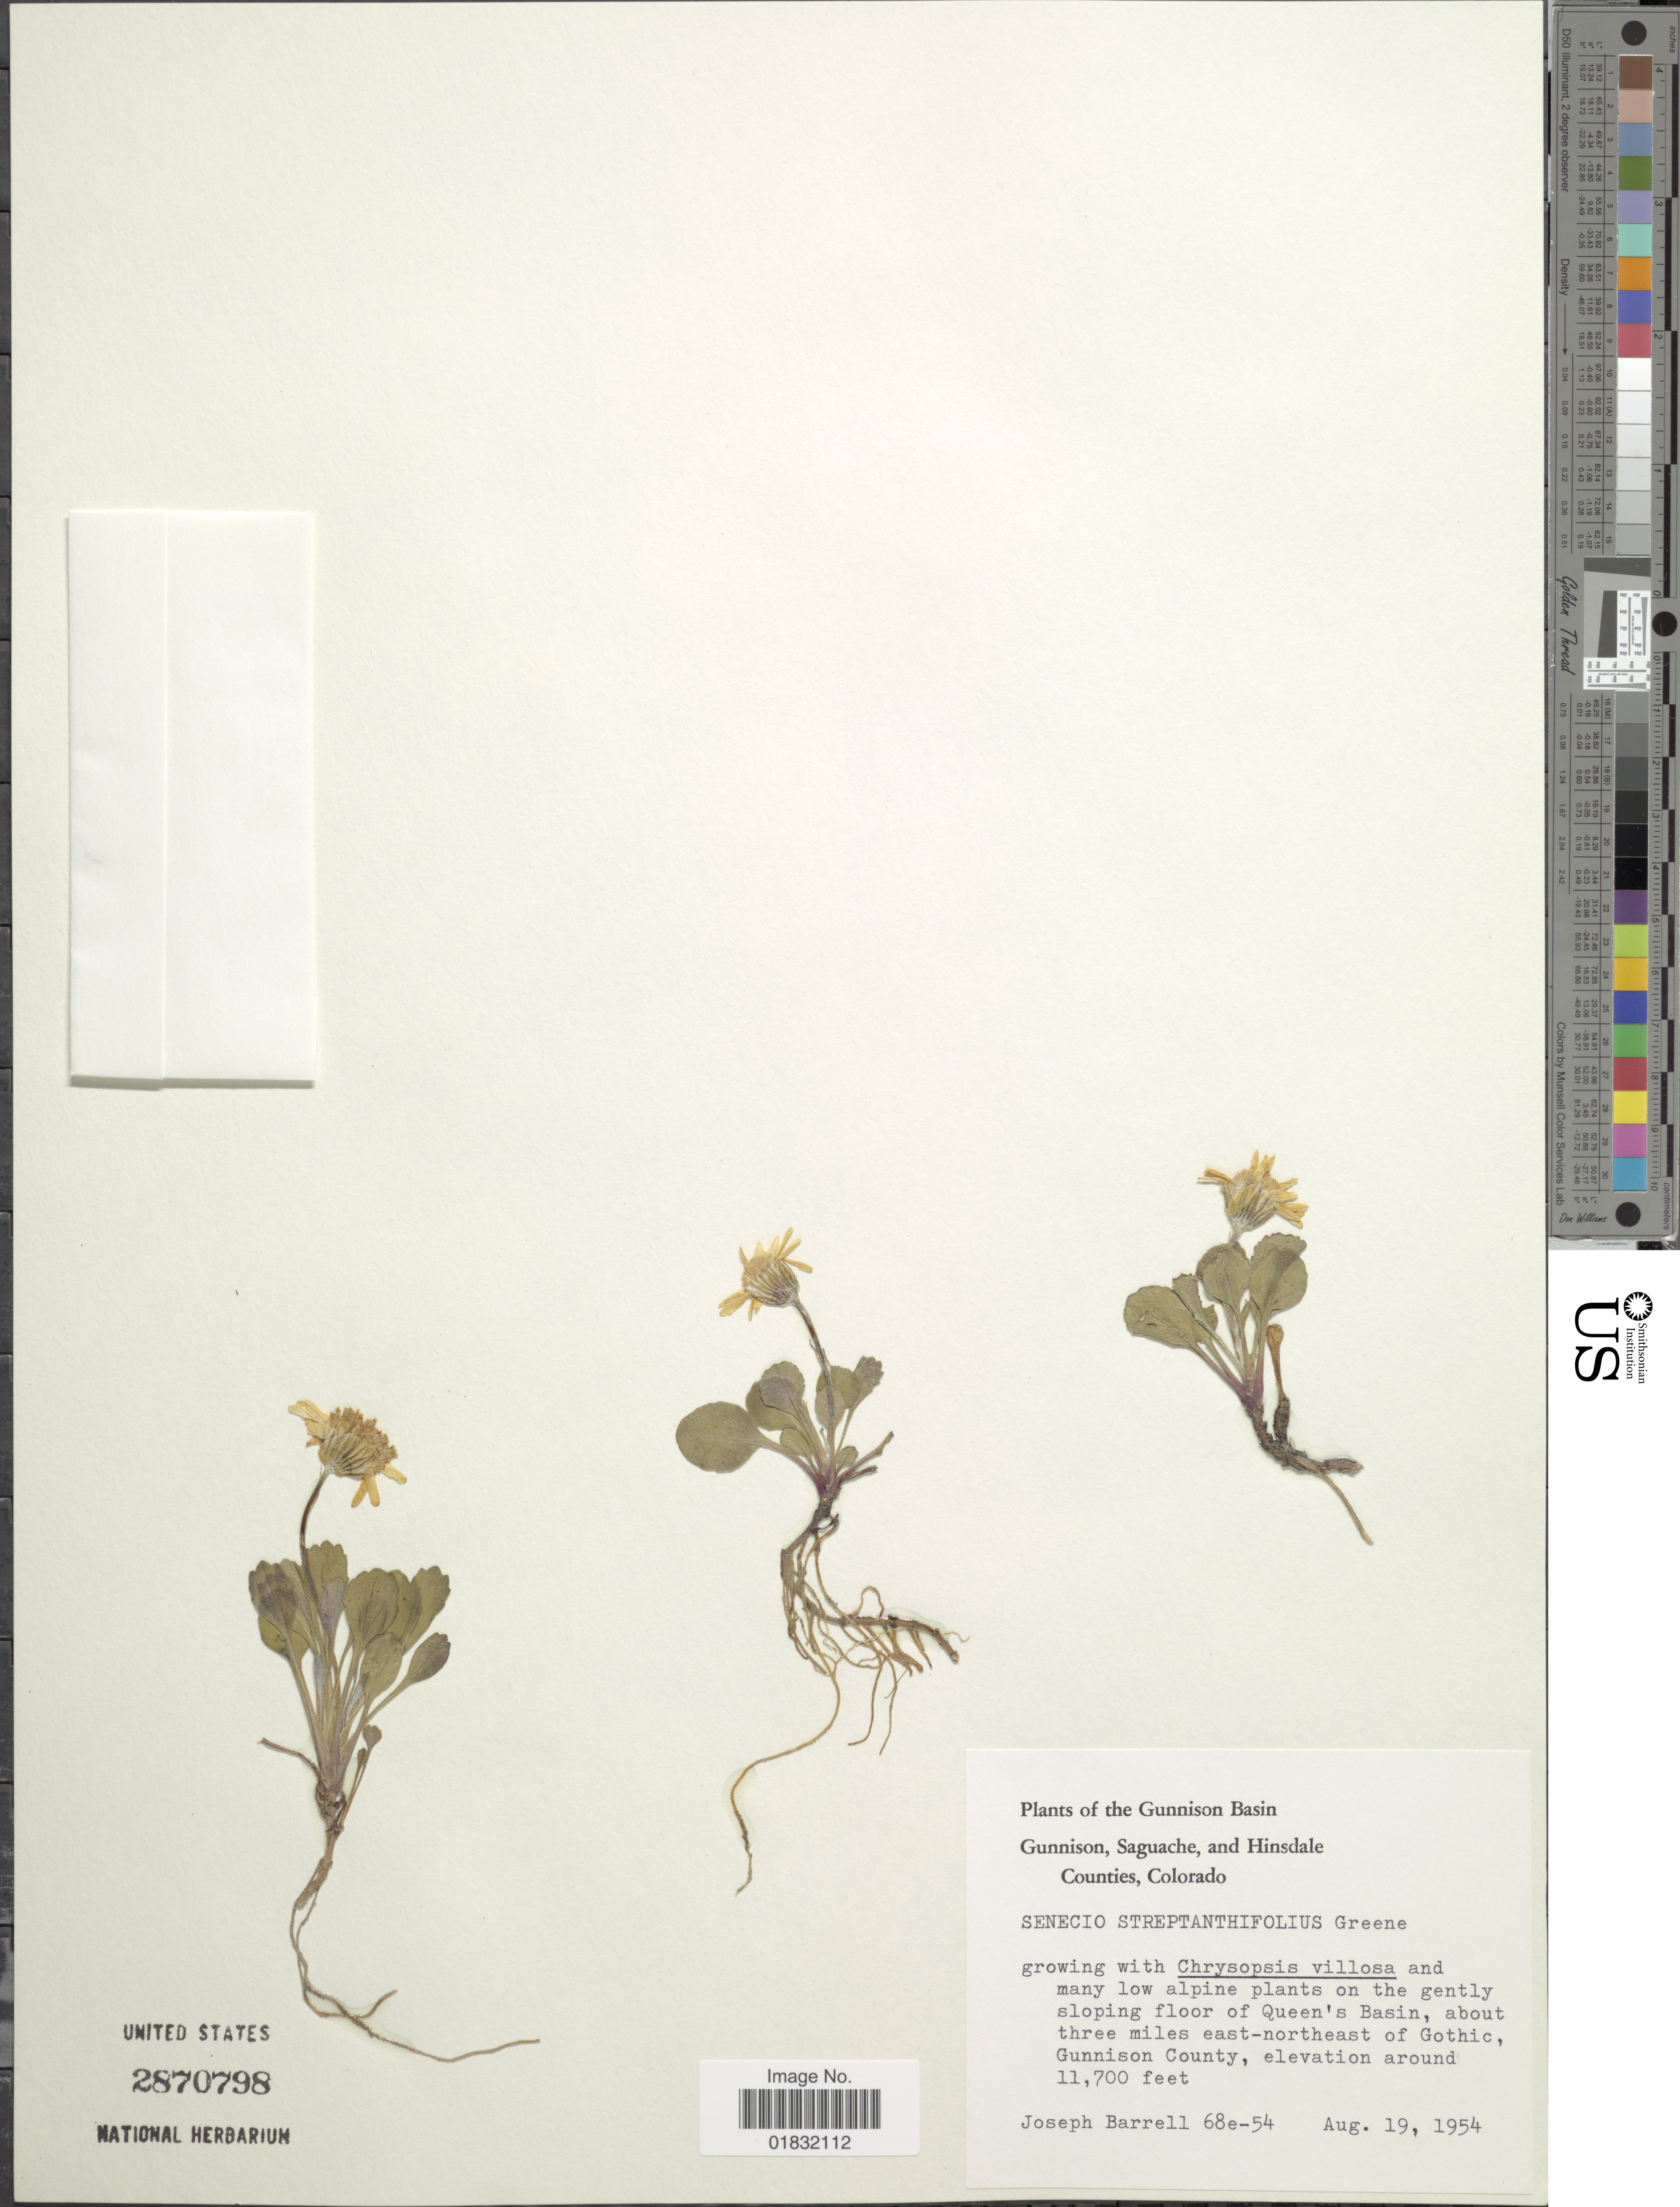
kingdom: Plantae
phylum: Tracheophyta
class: Magnoliopsida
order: Asterales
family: Asteraceae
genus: Packera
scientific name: Packera streptanthifolia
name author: (Greene) W.A. Weber & Á. Löve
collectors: J. Barrell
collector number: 68e-54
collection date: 1954-08-19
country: United States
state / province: Colorado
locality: The Gunnison Basin, Gunnison, Saguache, and Hinsdale Counties, many low alpine plants on the gently sloping floor of Queen's Basin, about three miles east-northeast of Gothic, Gunnison County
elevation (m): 3566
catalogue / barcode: US 2870798